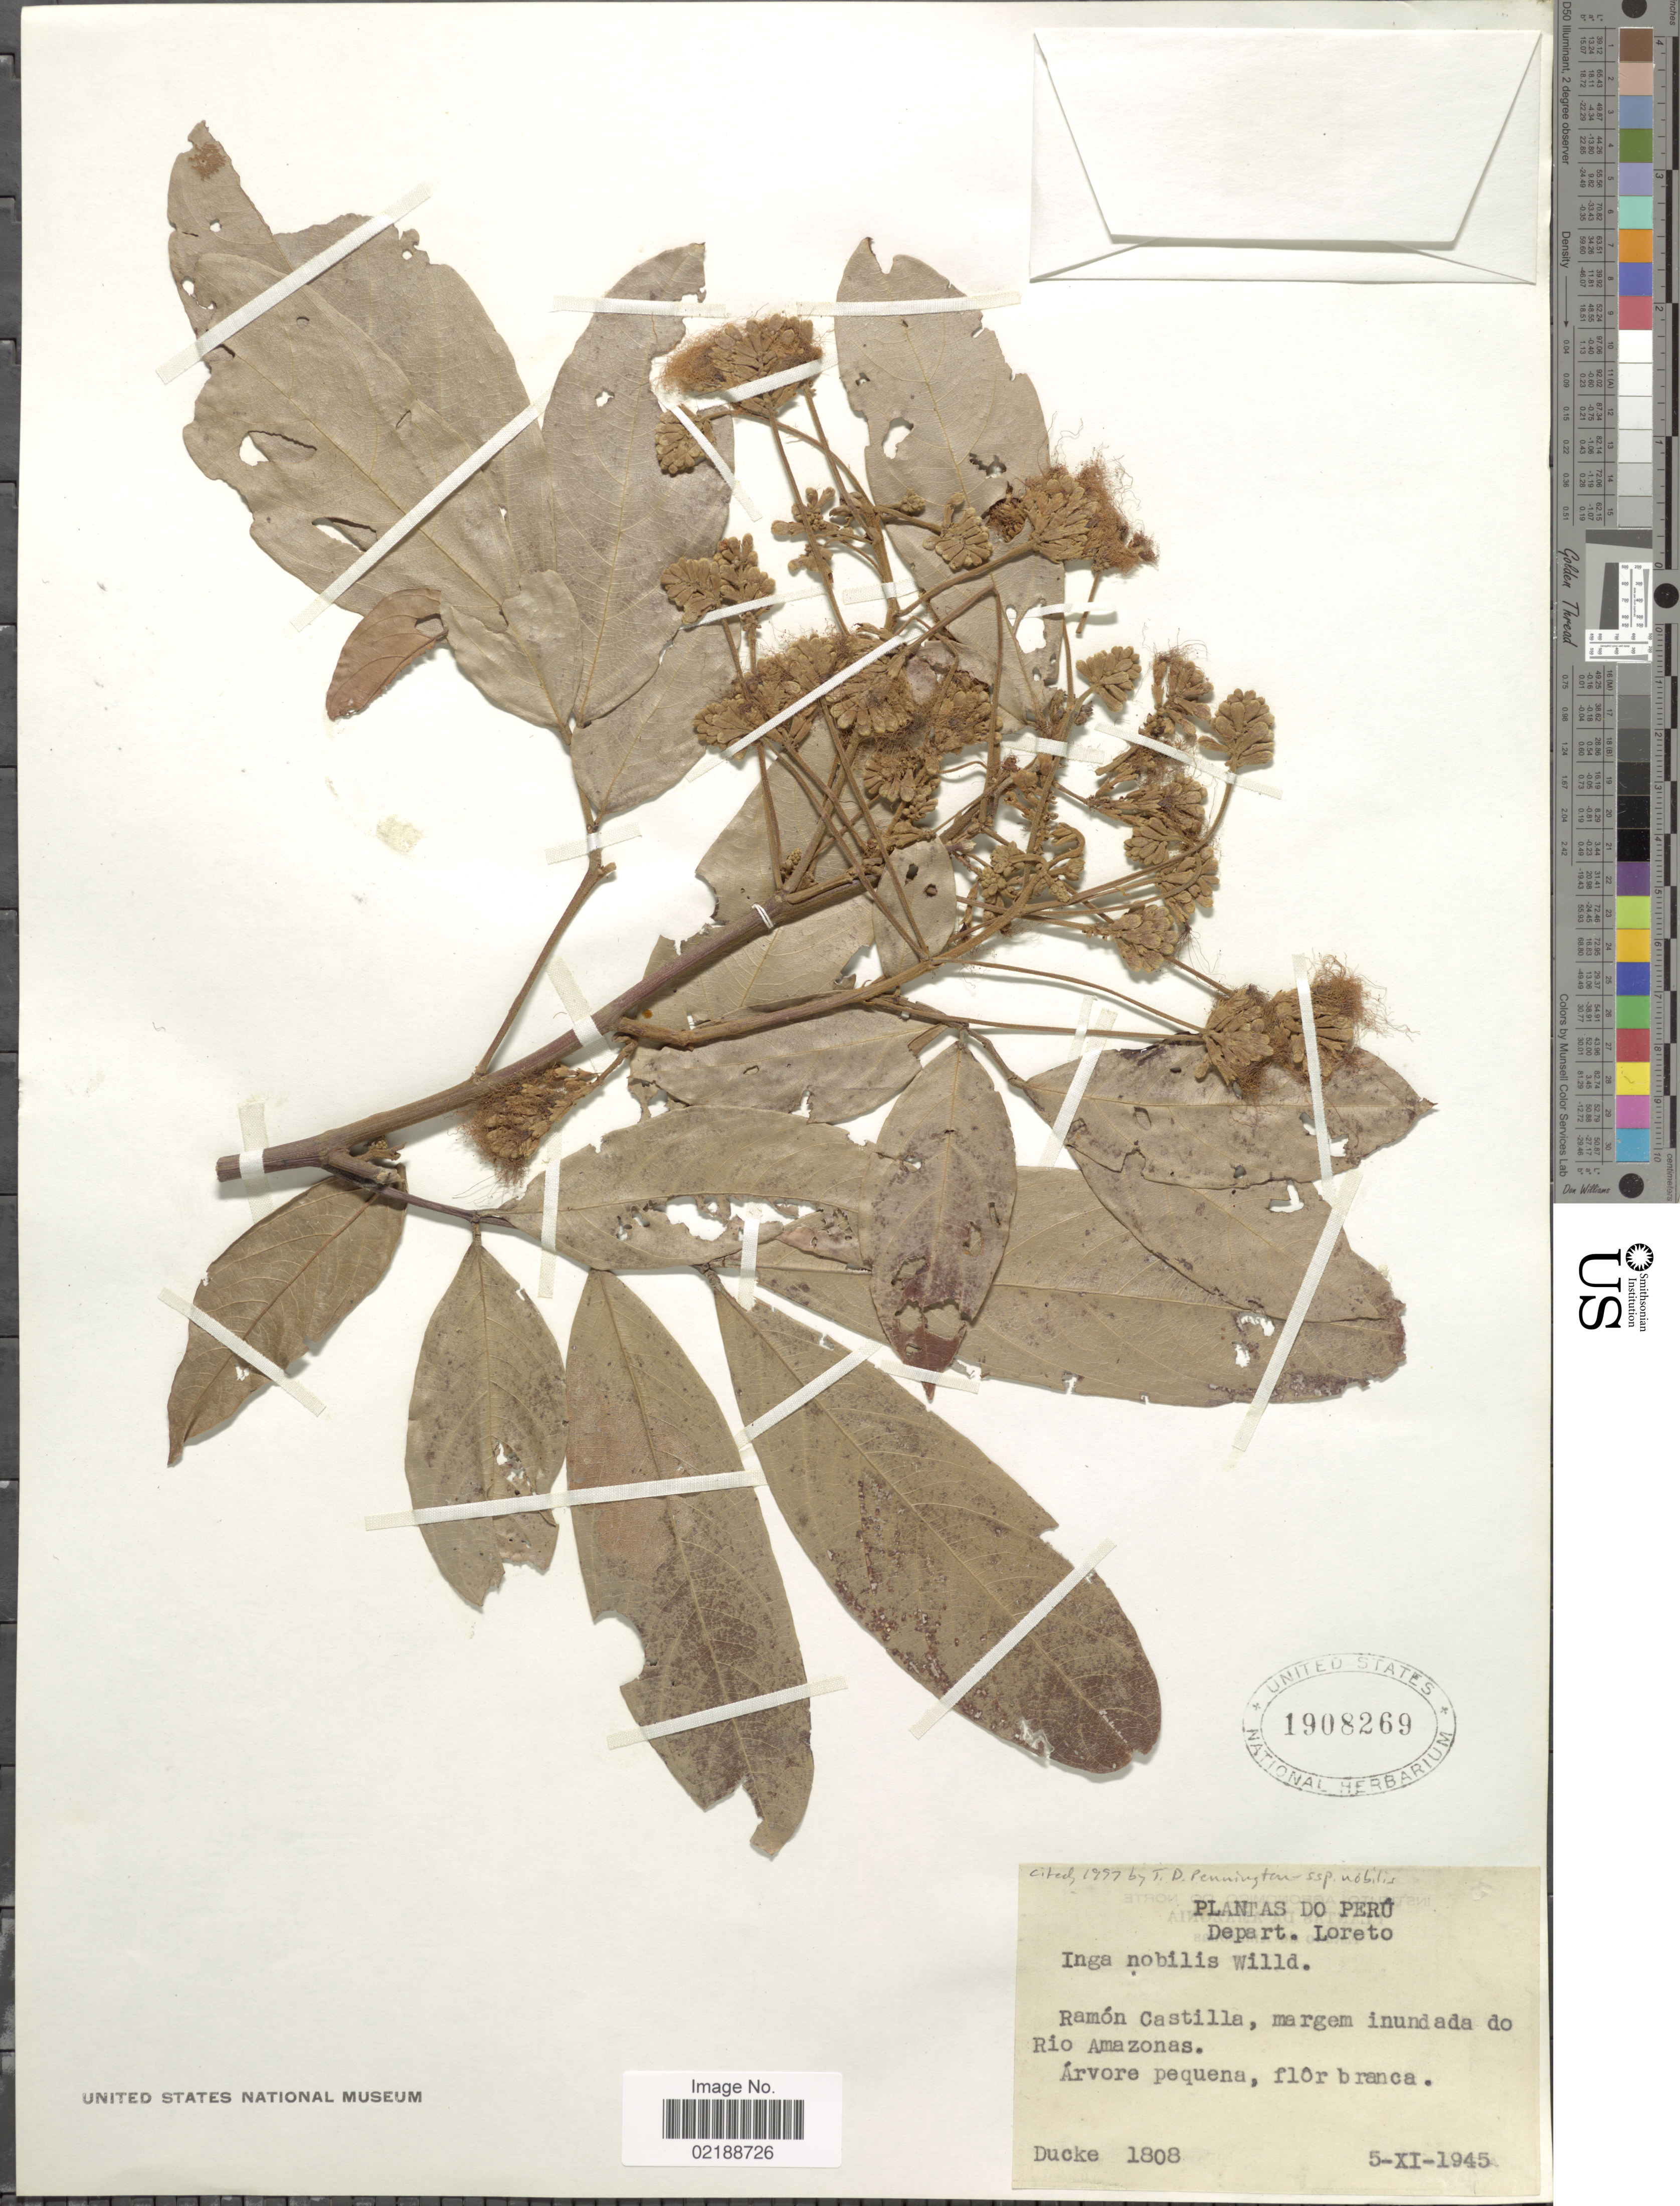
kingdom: Plantae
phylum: Tracheophyta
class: Magnoliopsida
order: Fabales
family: Fabaceae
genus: Inga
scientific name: Inga nobilis subsp. nobilis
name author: Willd.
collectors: A. Ducke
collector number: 1808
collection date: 1945-11-05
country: Peru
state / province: Loreto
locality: Depart. Loreto, Ramón Castilla, margem inundada do Rio Amazonas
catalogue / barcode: US 1908269